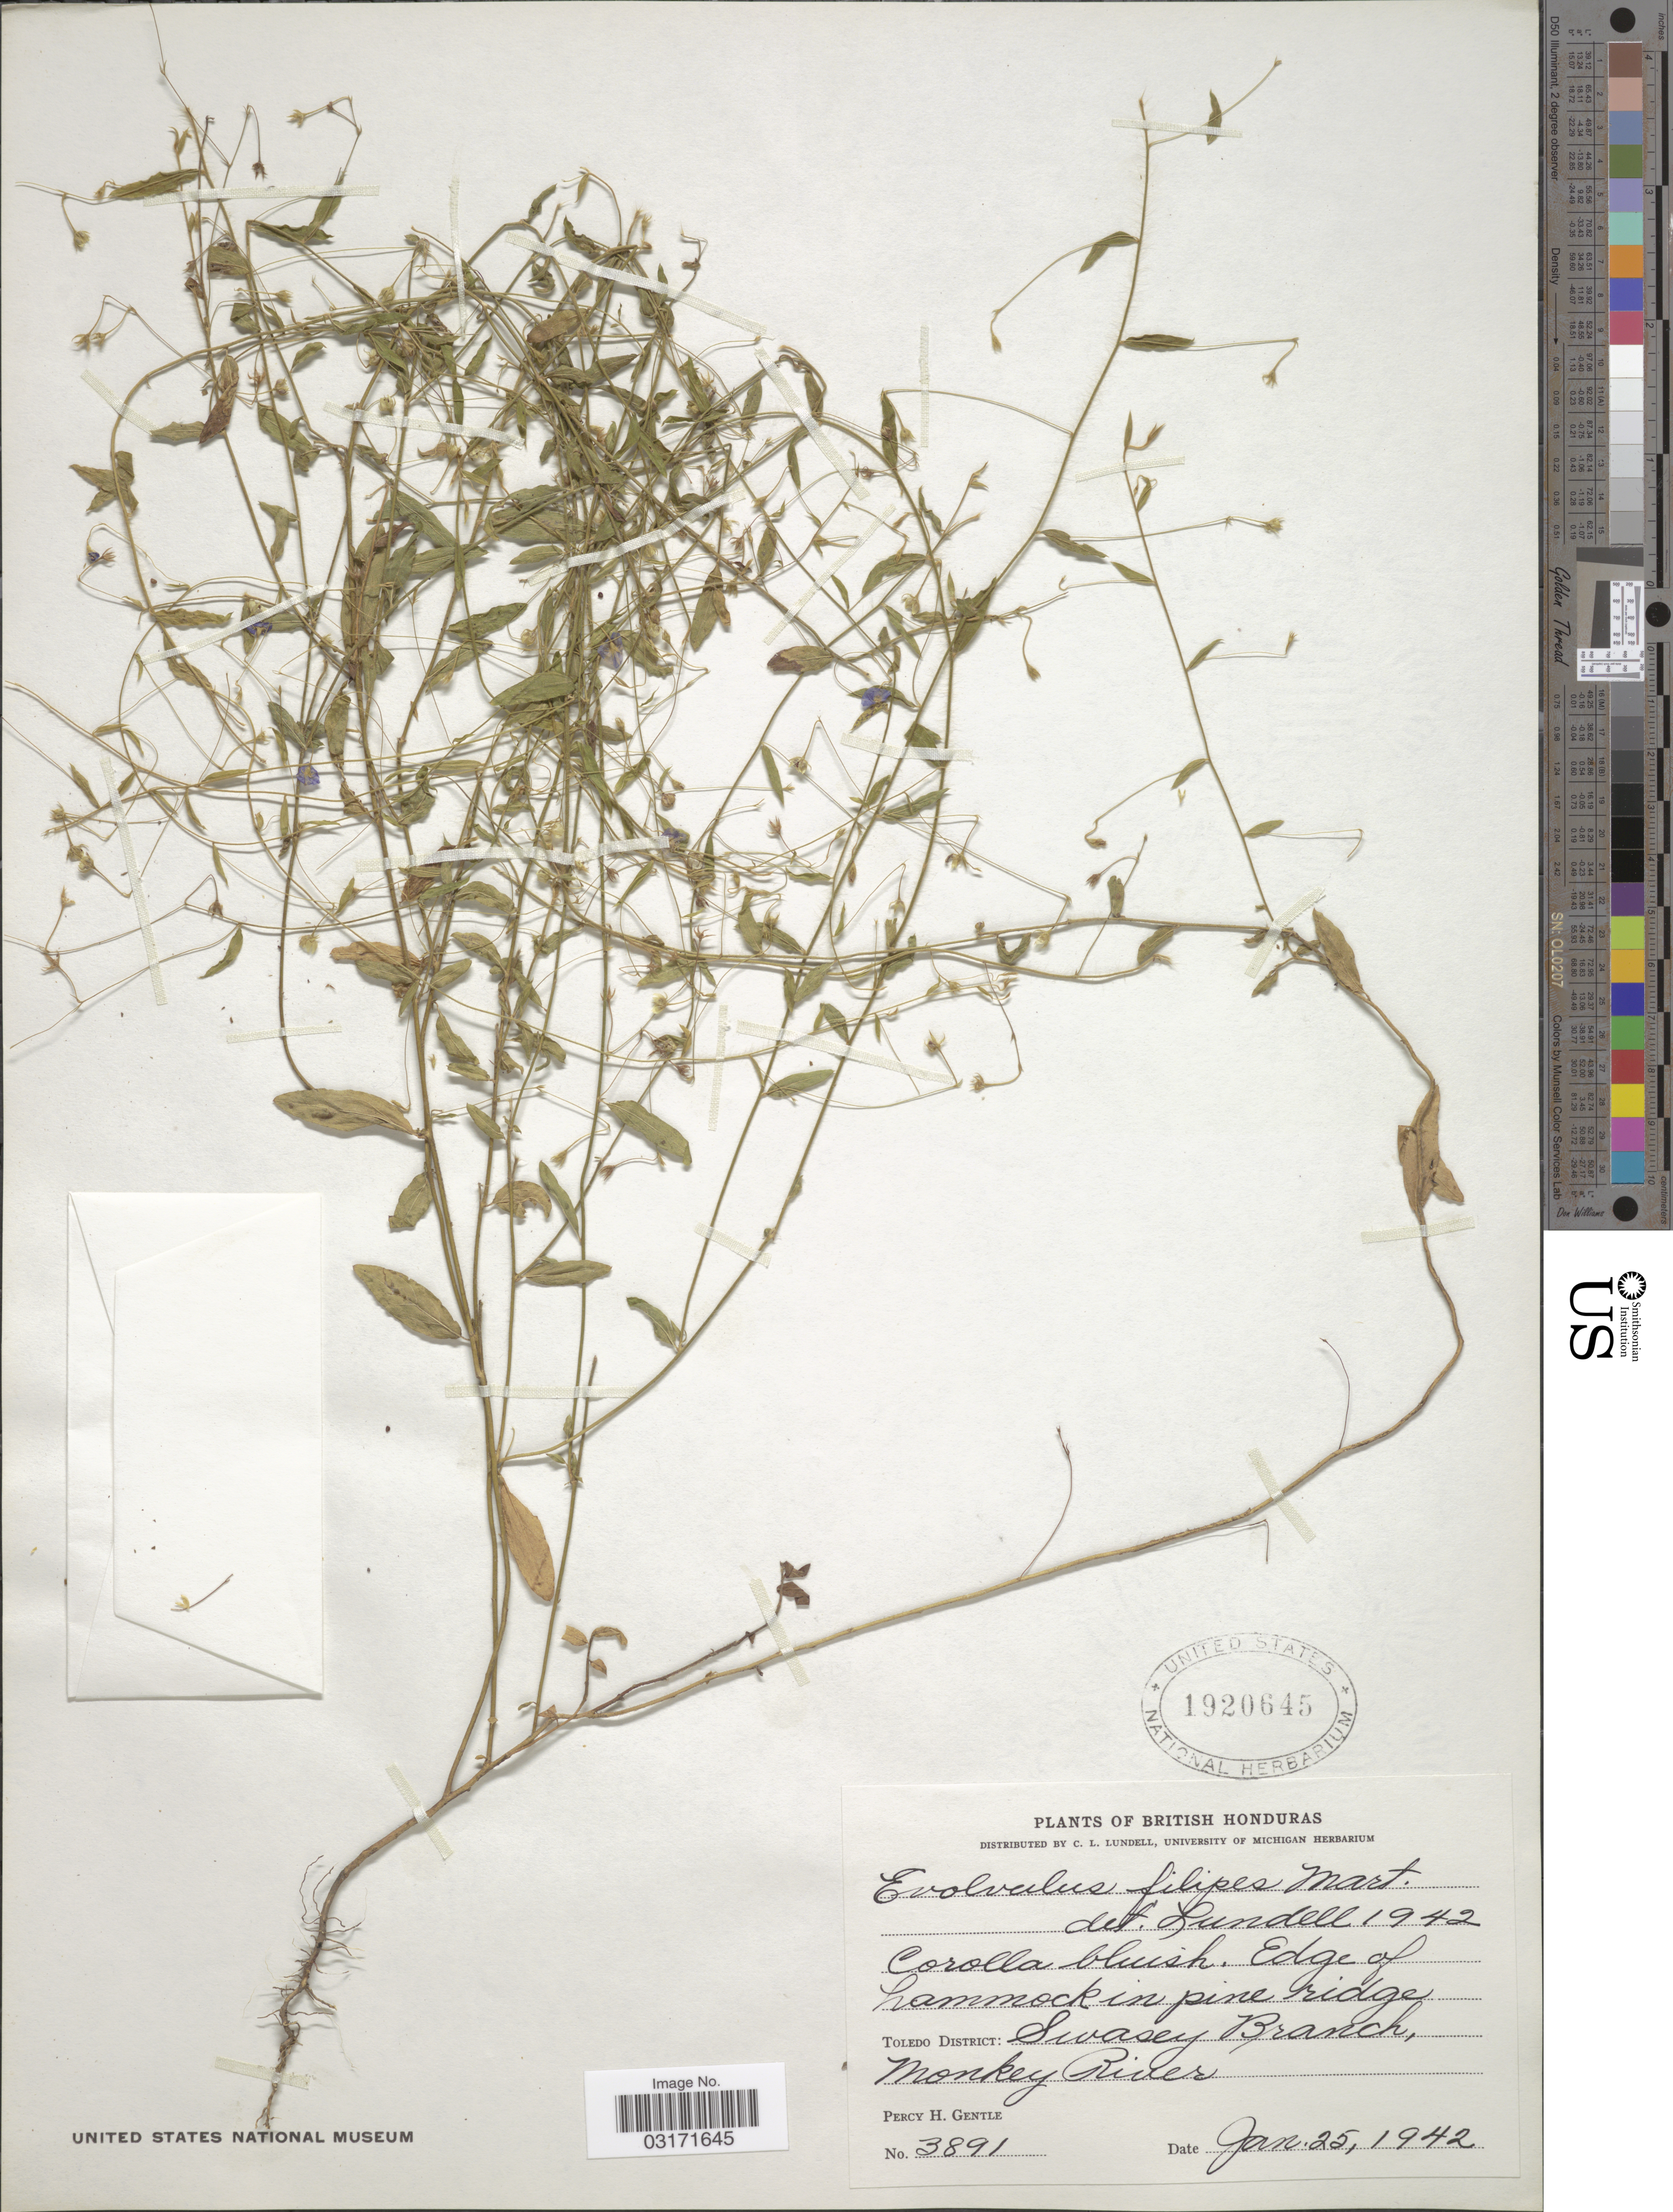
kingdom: Plantae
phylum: Tracheophyta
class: Magnoliopsida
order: Solanales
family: Convolvulaceae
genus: Evolvulus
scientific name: Evolvulus filipes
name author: Mart.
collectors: P. H. Gentle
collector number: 3891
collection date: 1942-01-25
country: Belize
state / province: Toledo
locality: Edge of hammock in pine ridge. Toledo District: Swasey Branch, Monky River.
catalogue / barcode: US 1920645